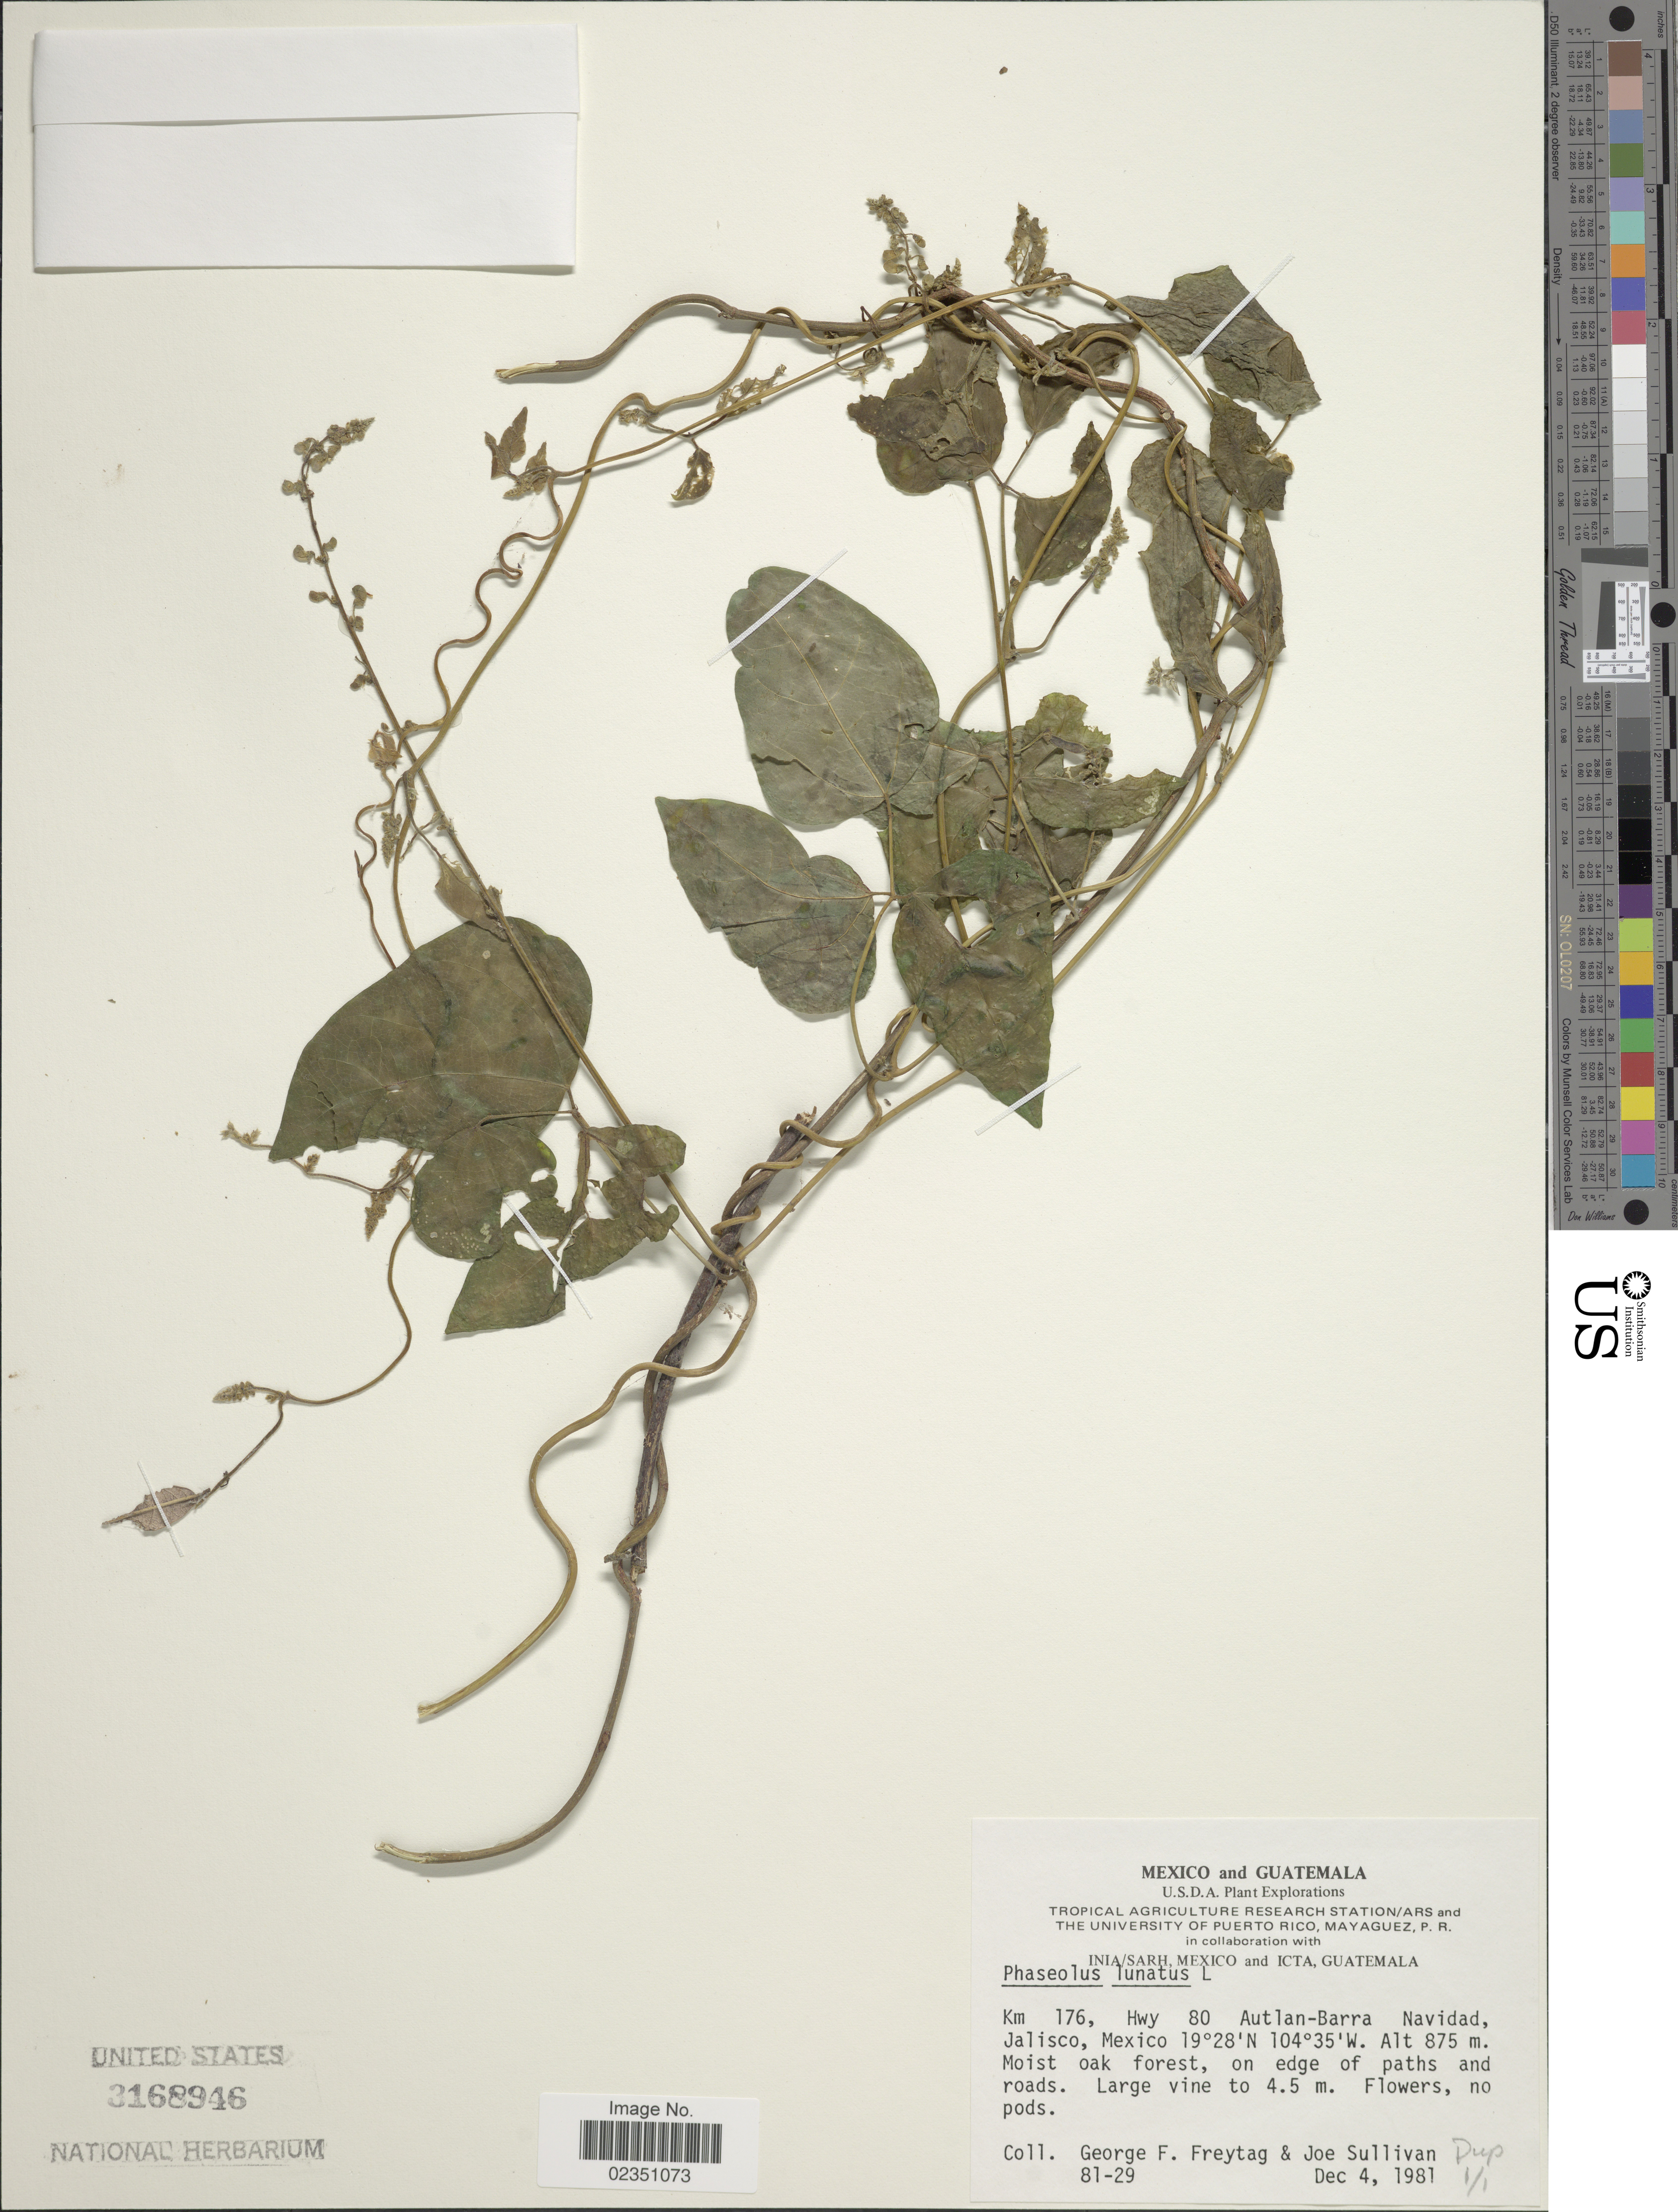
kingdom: Plantae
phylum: Tracheophyta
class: Magnoliopsida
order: Fabales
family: Fabaceae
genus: Phaseolus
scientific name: Phaseolus lunatus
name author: L.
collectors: G. F. Freytag & J. Sullivan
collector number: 81-29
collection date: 1981-12-04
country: Mexico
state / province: Jalisco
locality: Km 176, Hwy 80 Autla-Barra Navidad, Moist oak forest, on edge of paths and roads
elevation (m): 875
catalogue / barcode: US 3168946